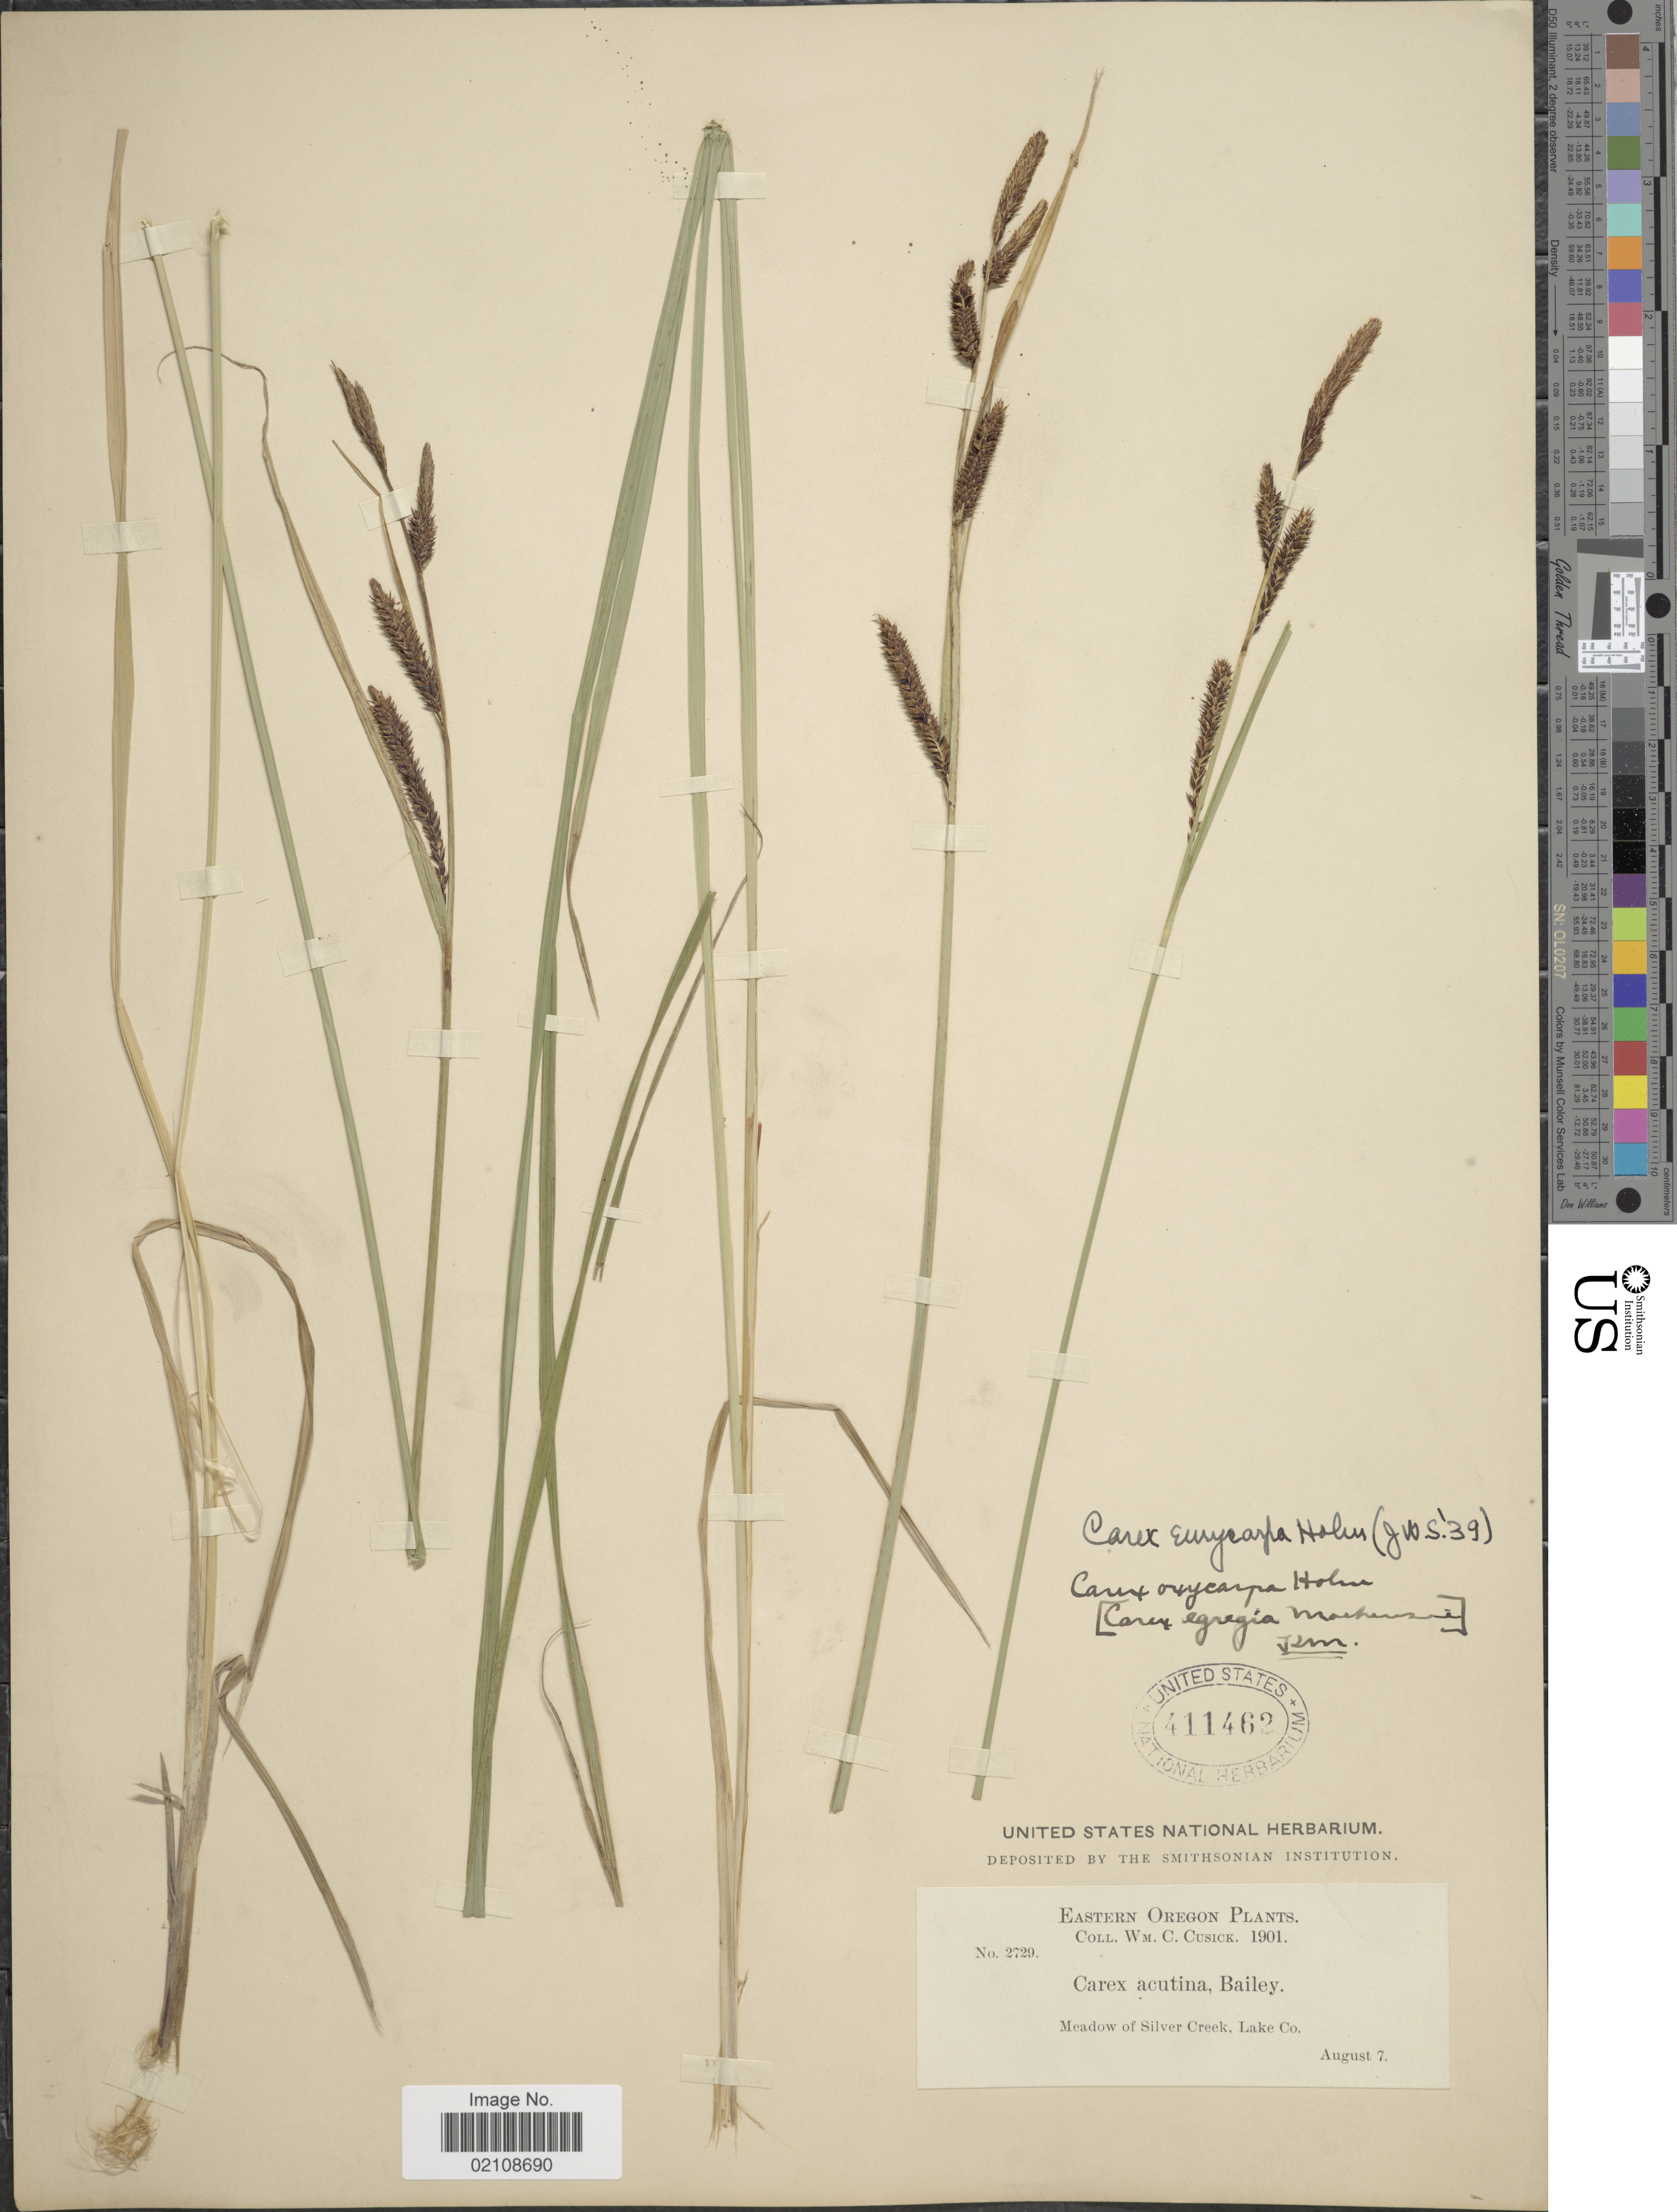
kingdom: Plantae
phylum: Tracheophyta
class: Liliopsida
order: Poales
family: Cyperaceae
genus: Carex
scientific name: Carex angustata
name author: Boott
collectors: ex herb. Wm. C. Cusick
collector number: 2729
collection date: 1901-08-07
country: United States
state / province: Oregon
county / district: Lake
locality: Eastern Orgeon, meadow of Silver Creek, Lake Co.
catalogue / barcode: US 411462